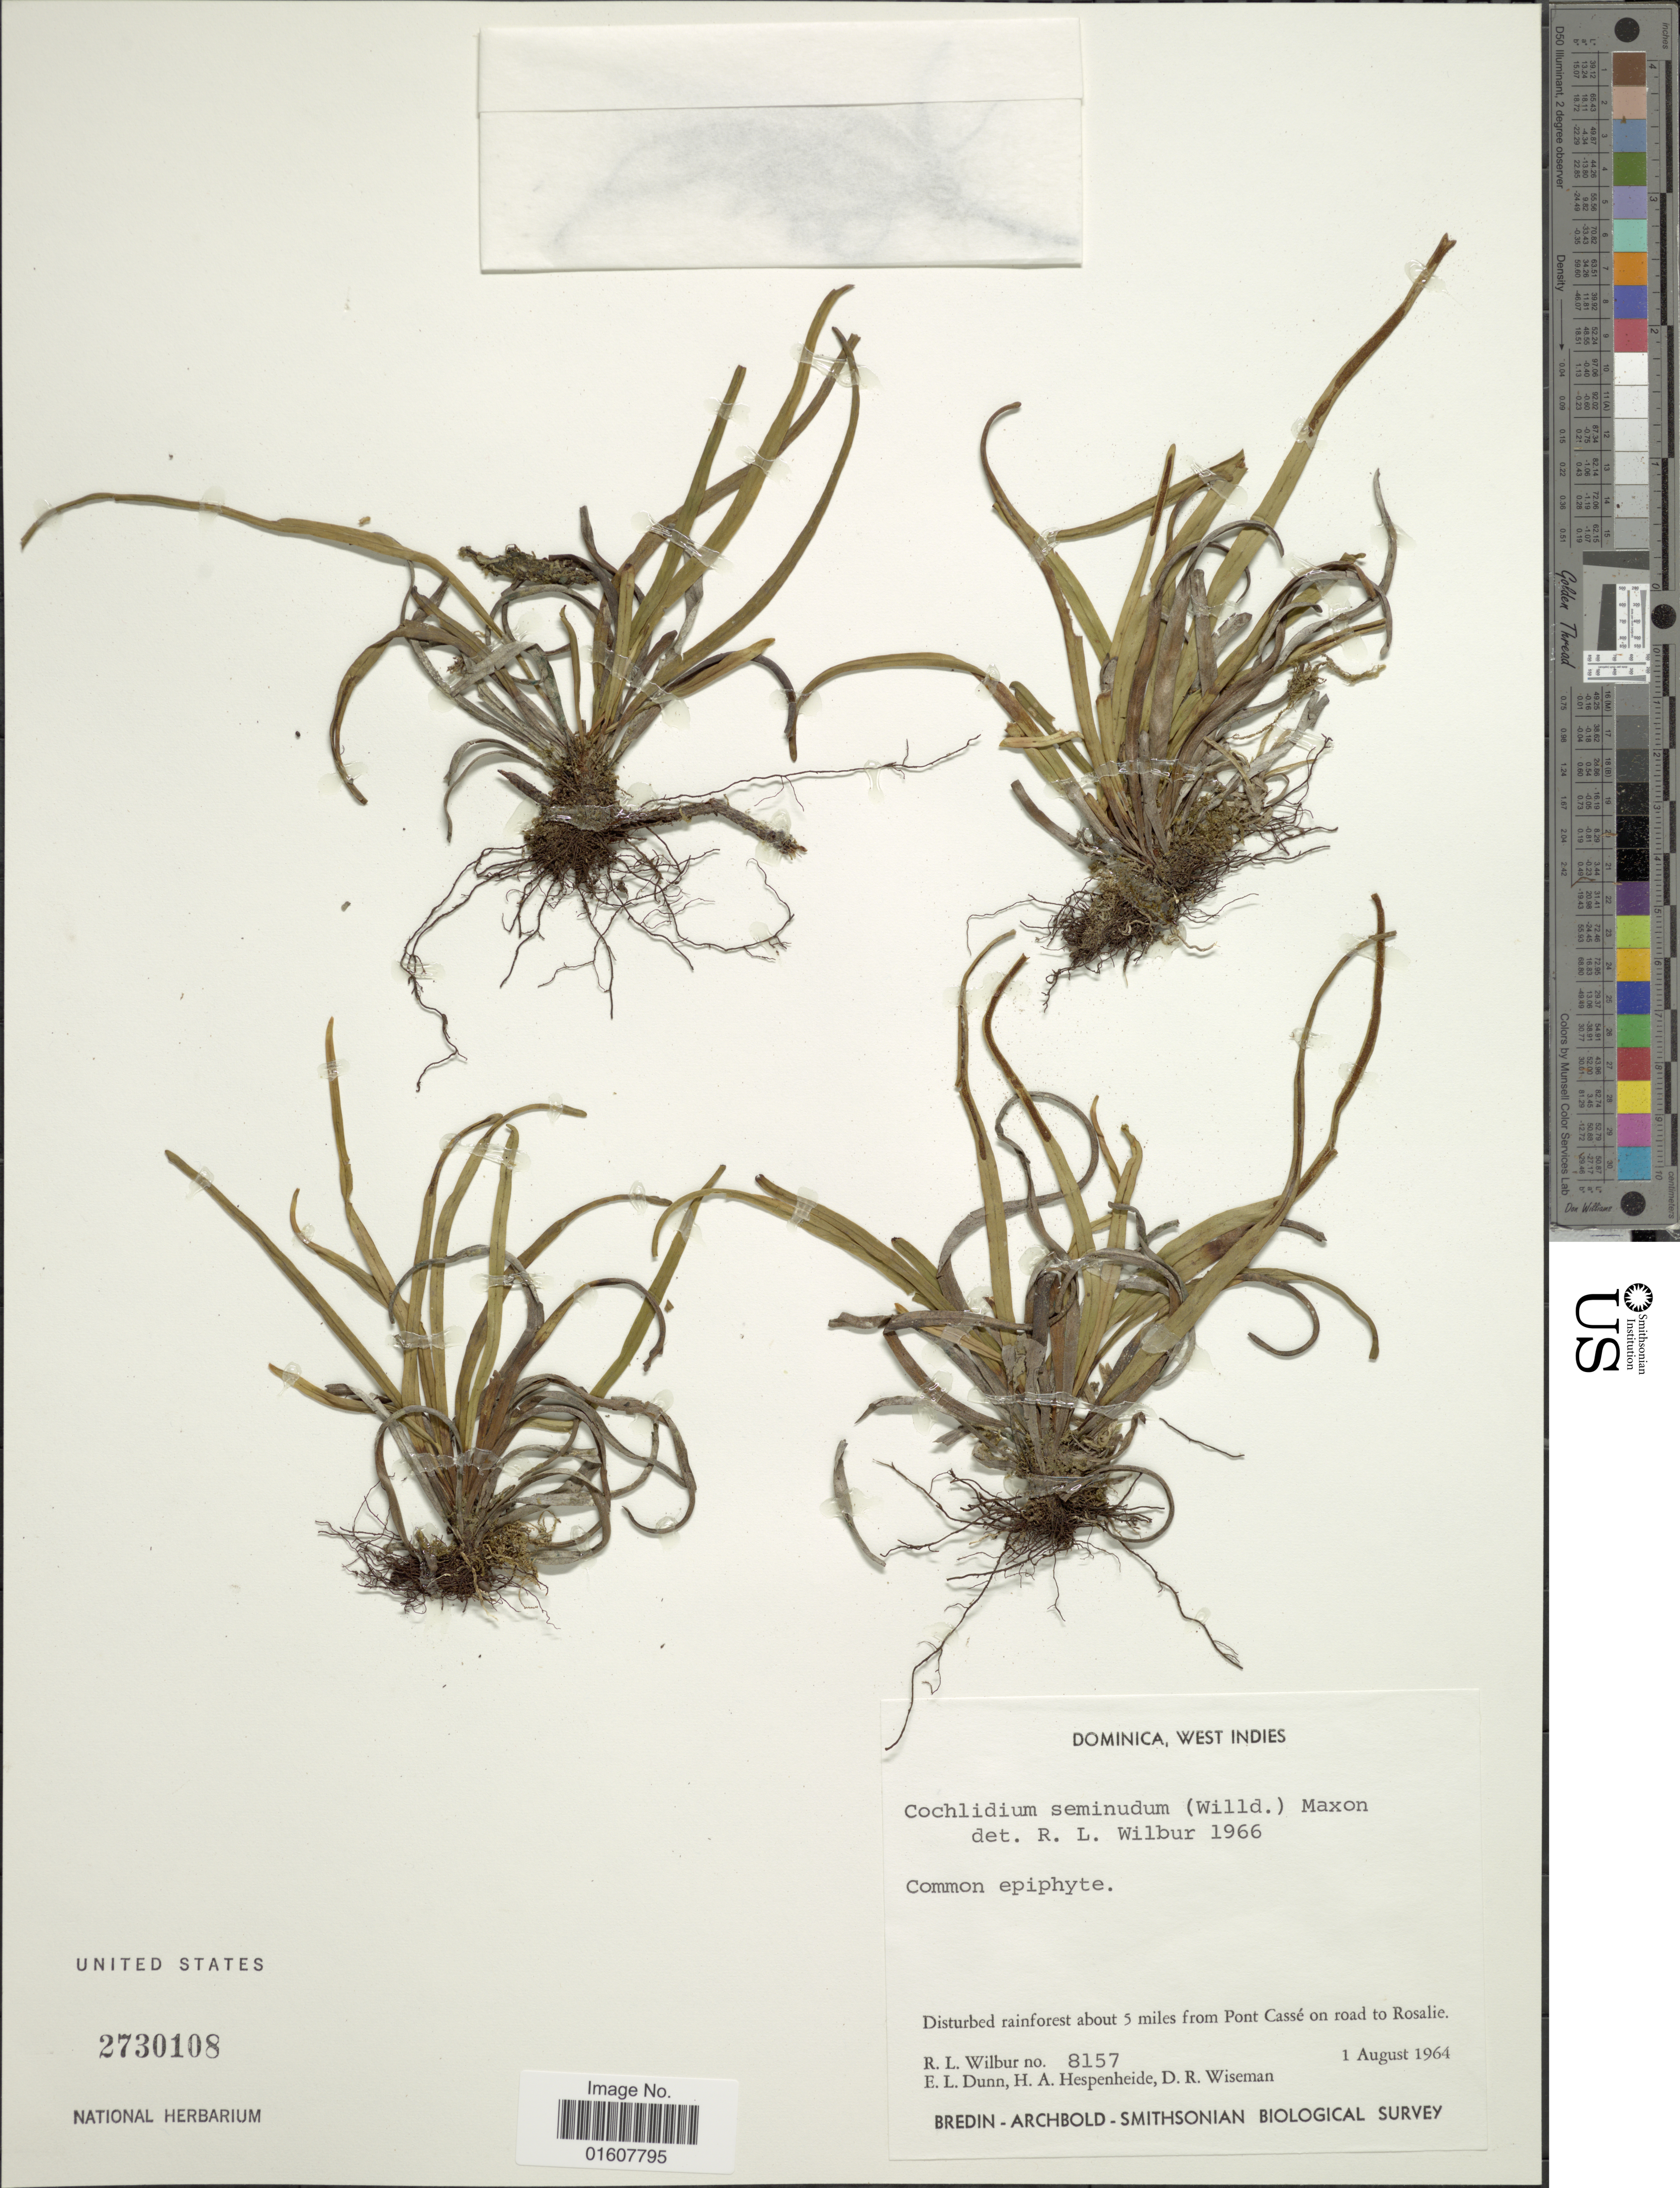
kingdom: Plantae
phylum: Tracheophyta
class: Polypodiopsida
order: Polypodiales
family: Polypodiaceae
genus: Cochlidium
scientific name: Cochlidium seminudum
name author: (Willd.) Maxon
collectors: R. L. Wilbur, E. Dunn, H. A. Hespenheide & D. R. Wiseman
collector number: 8157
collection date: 1964-08-01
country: Dominica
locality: Disturbed rainforest about 5 miles from Pont Cassé on road to Rosalie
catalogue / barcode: US 2730108